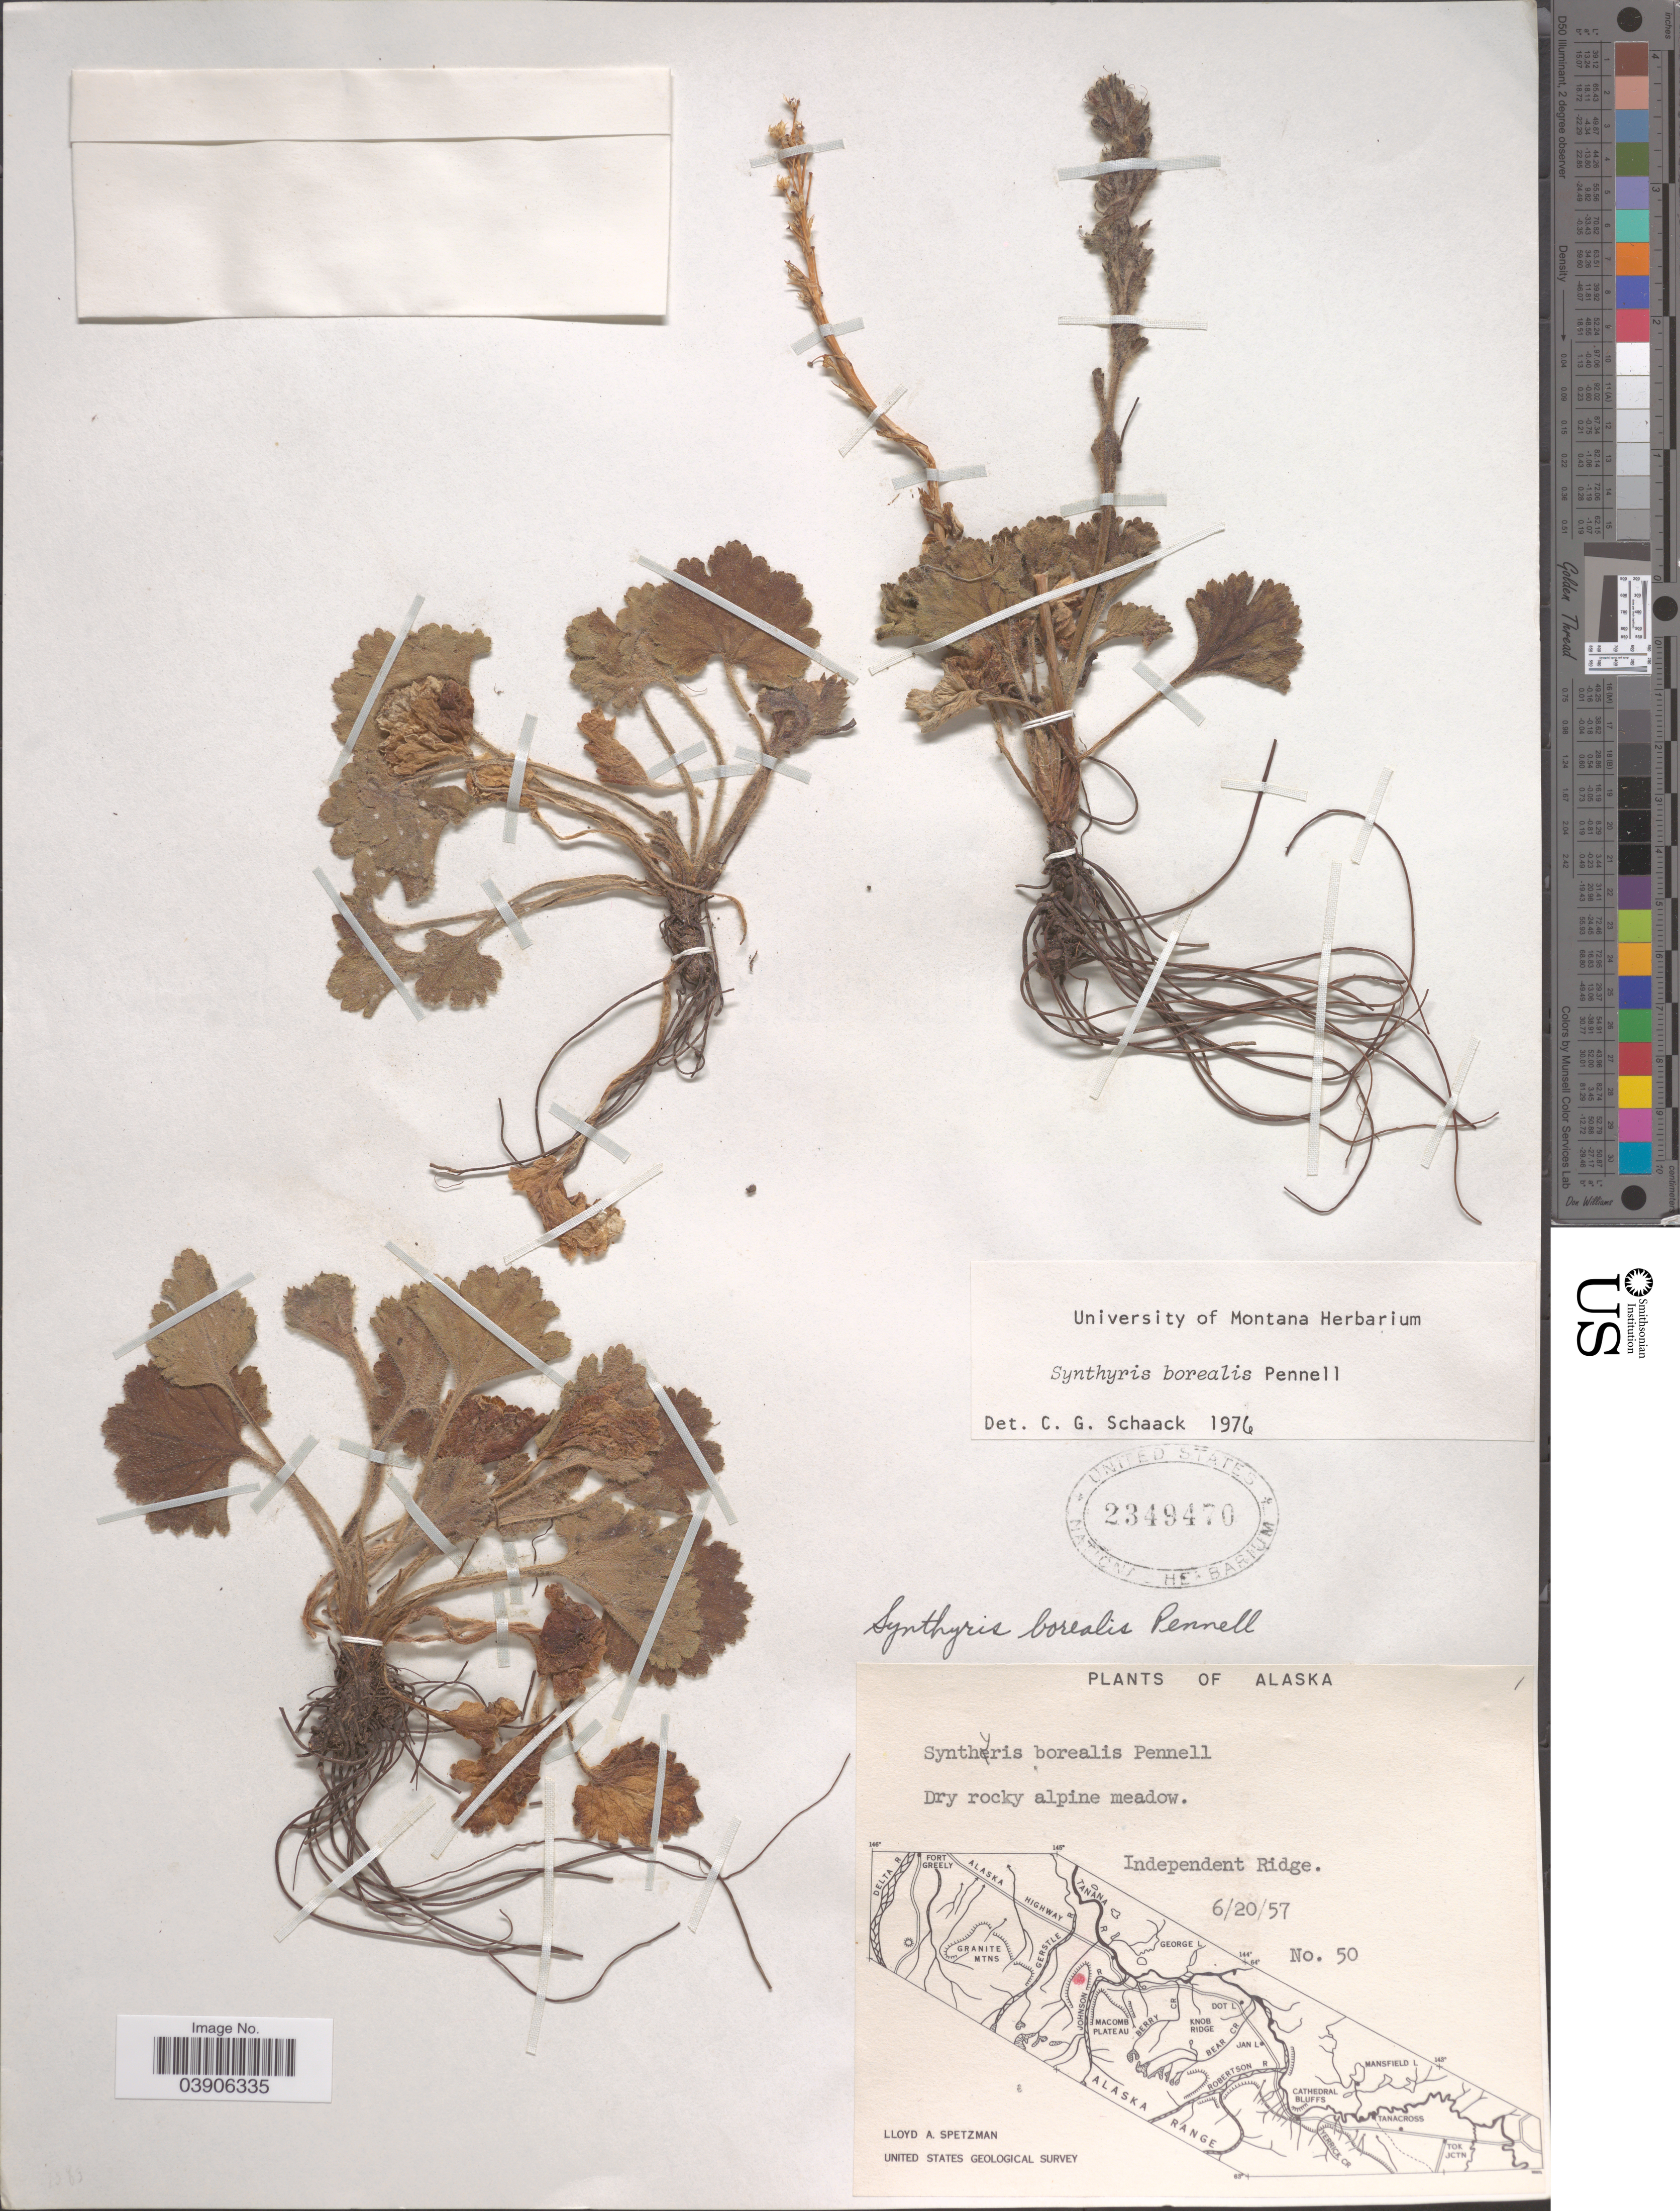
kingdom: Plantae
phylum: Tracheophyta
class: Magnoliopsida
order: Lamiales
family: Plantaginaceae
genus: Synthyris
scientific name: Synthyris borealis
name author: Pennell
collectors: L. Spetzman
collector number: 50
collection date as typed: Transcribed d/m/y: 20/6/57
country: United States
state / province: Alaska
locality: Independent Ridge.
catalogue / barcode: US 2349470